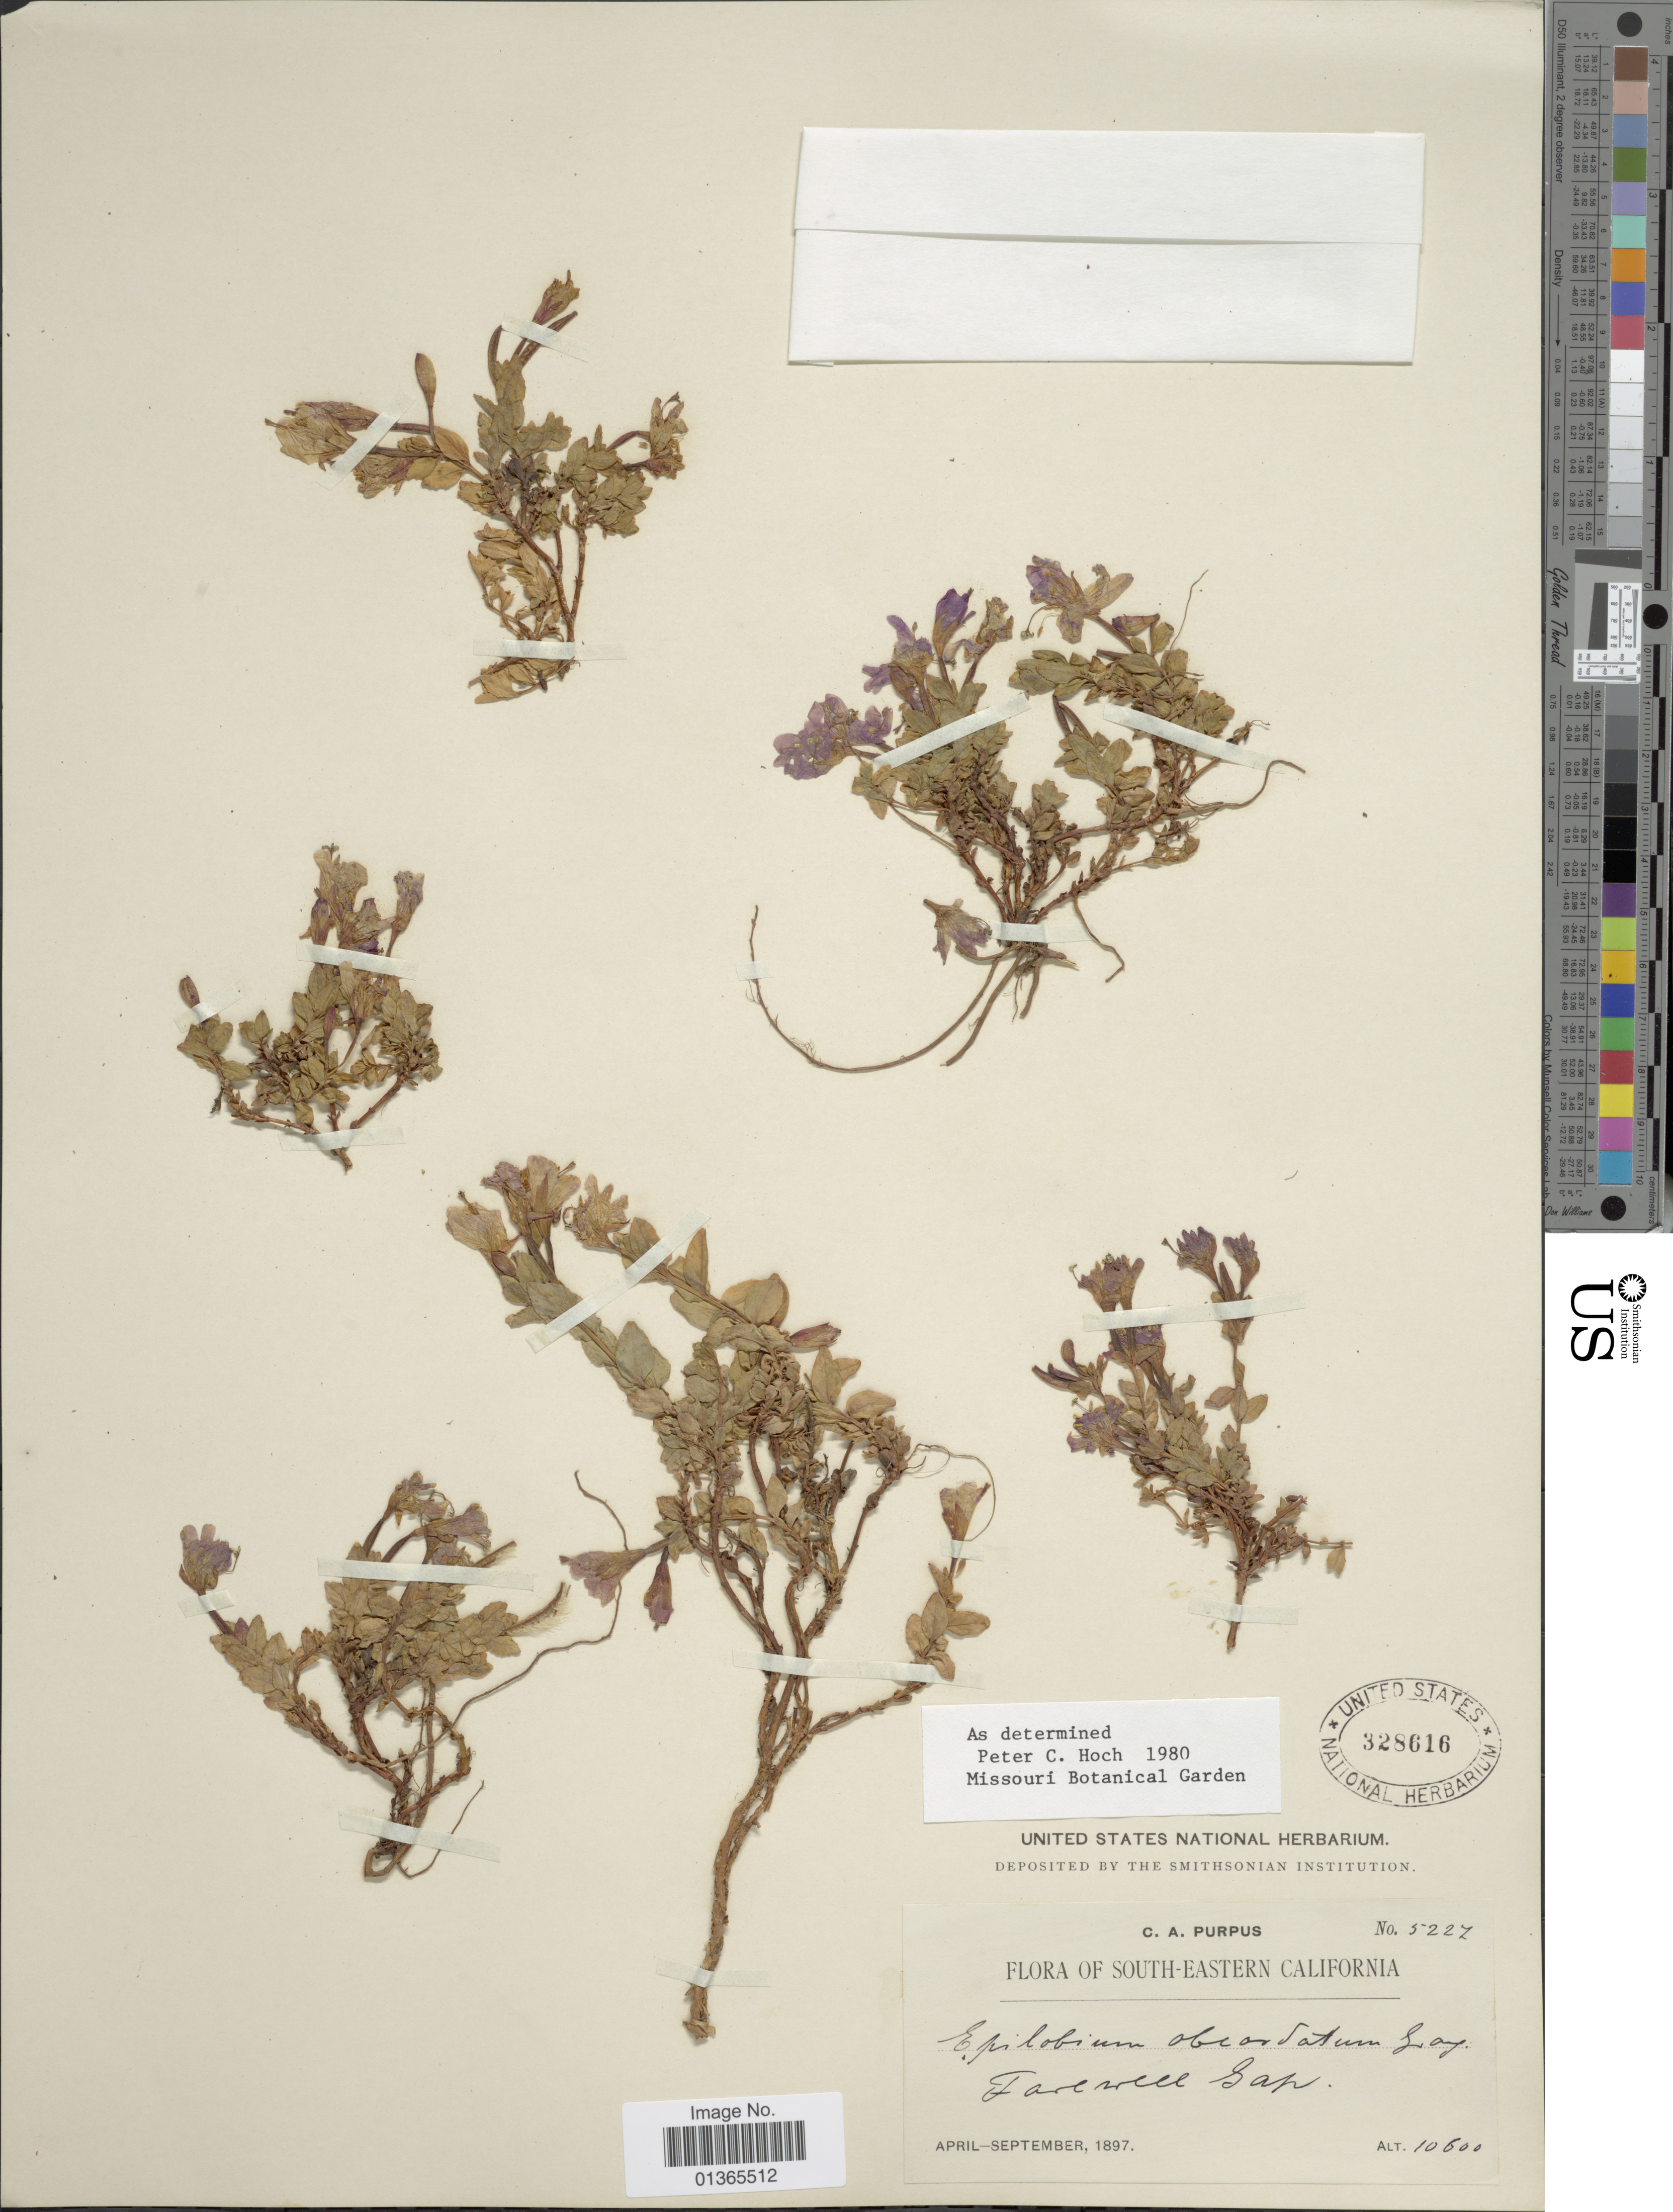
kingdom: Plantae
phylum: Tracheophyta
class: Magnoliopsida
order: Myrtales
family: Onagraceae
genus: Epilobium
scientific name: Epilobium obcordatum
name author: A. Gray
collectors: C. A. Purpus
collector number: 5227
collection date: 1897-04/1897-09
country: United States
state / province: California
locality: South-Eastern California. Farewell Gap.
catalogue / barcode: US 328616